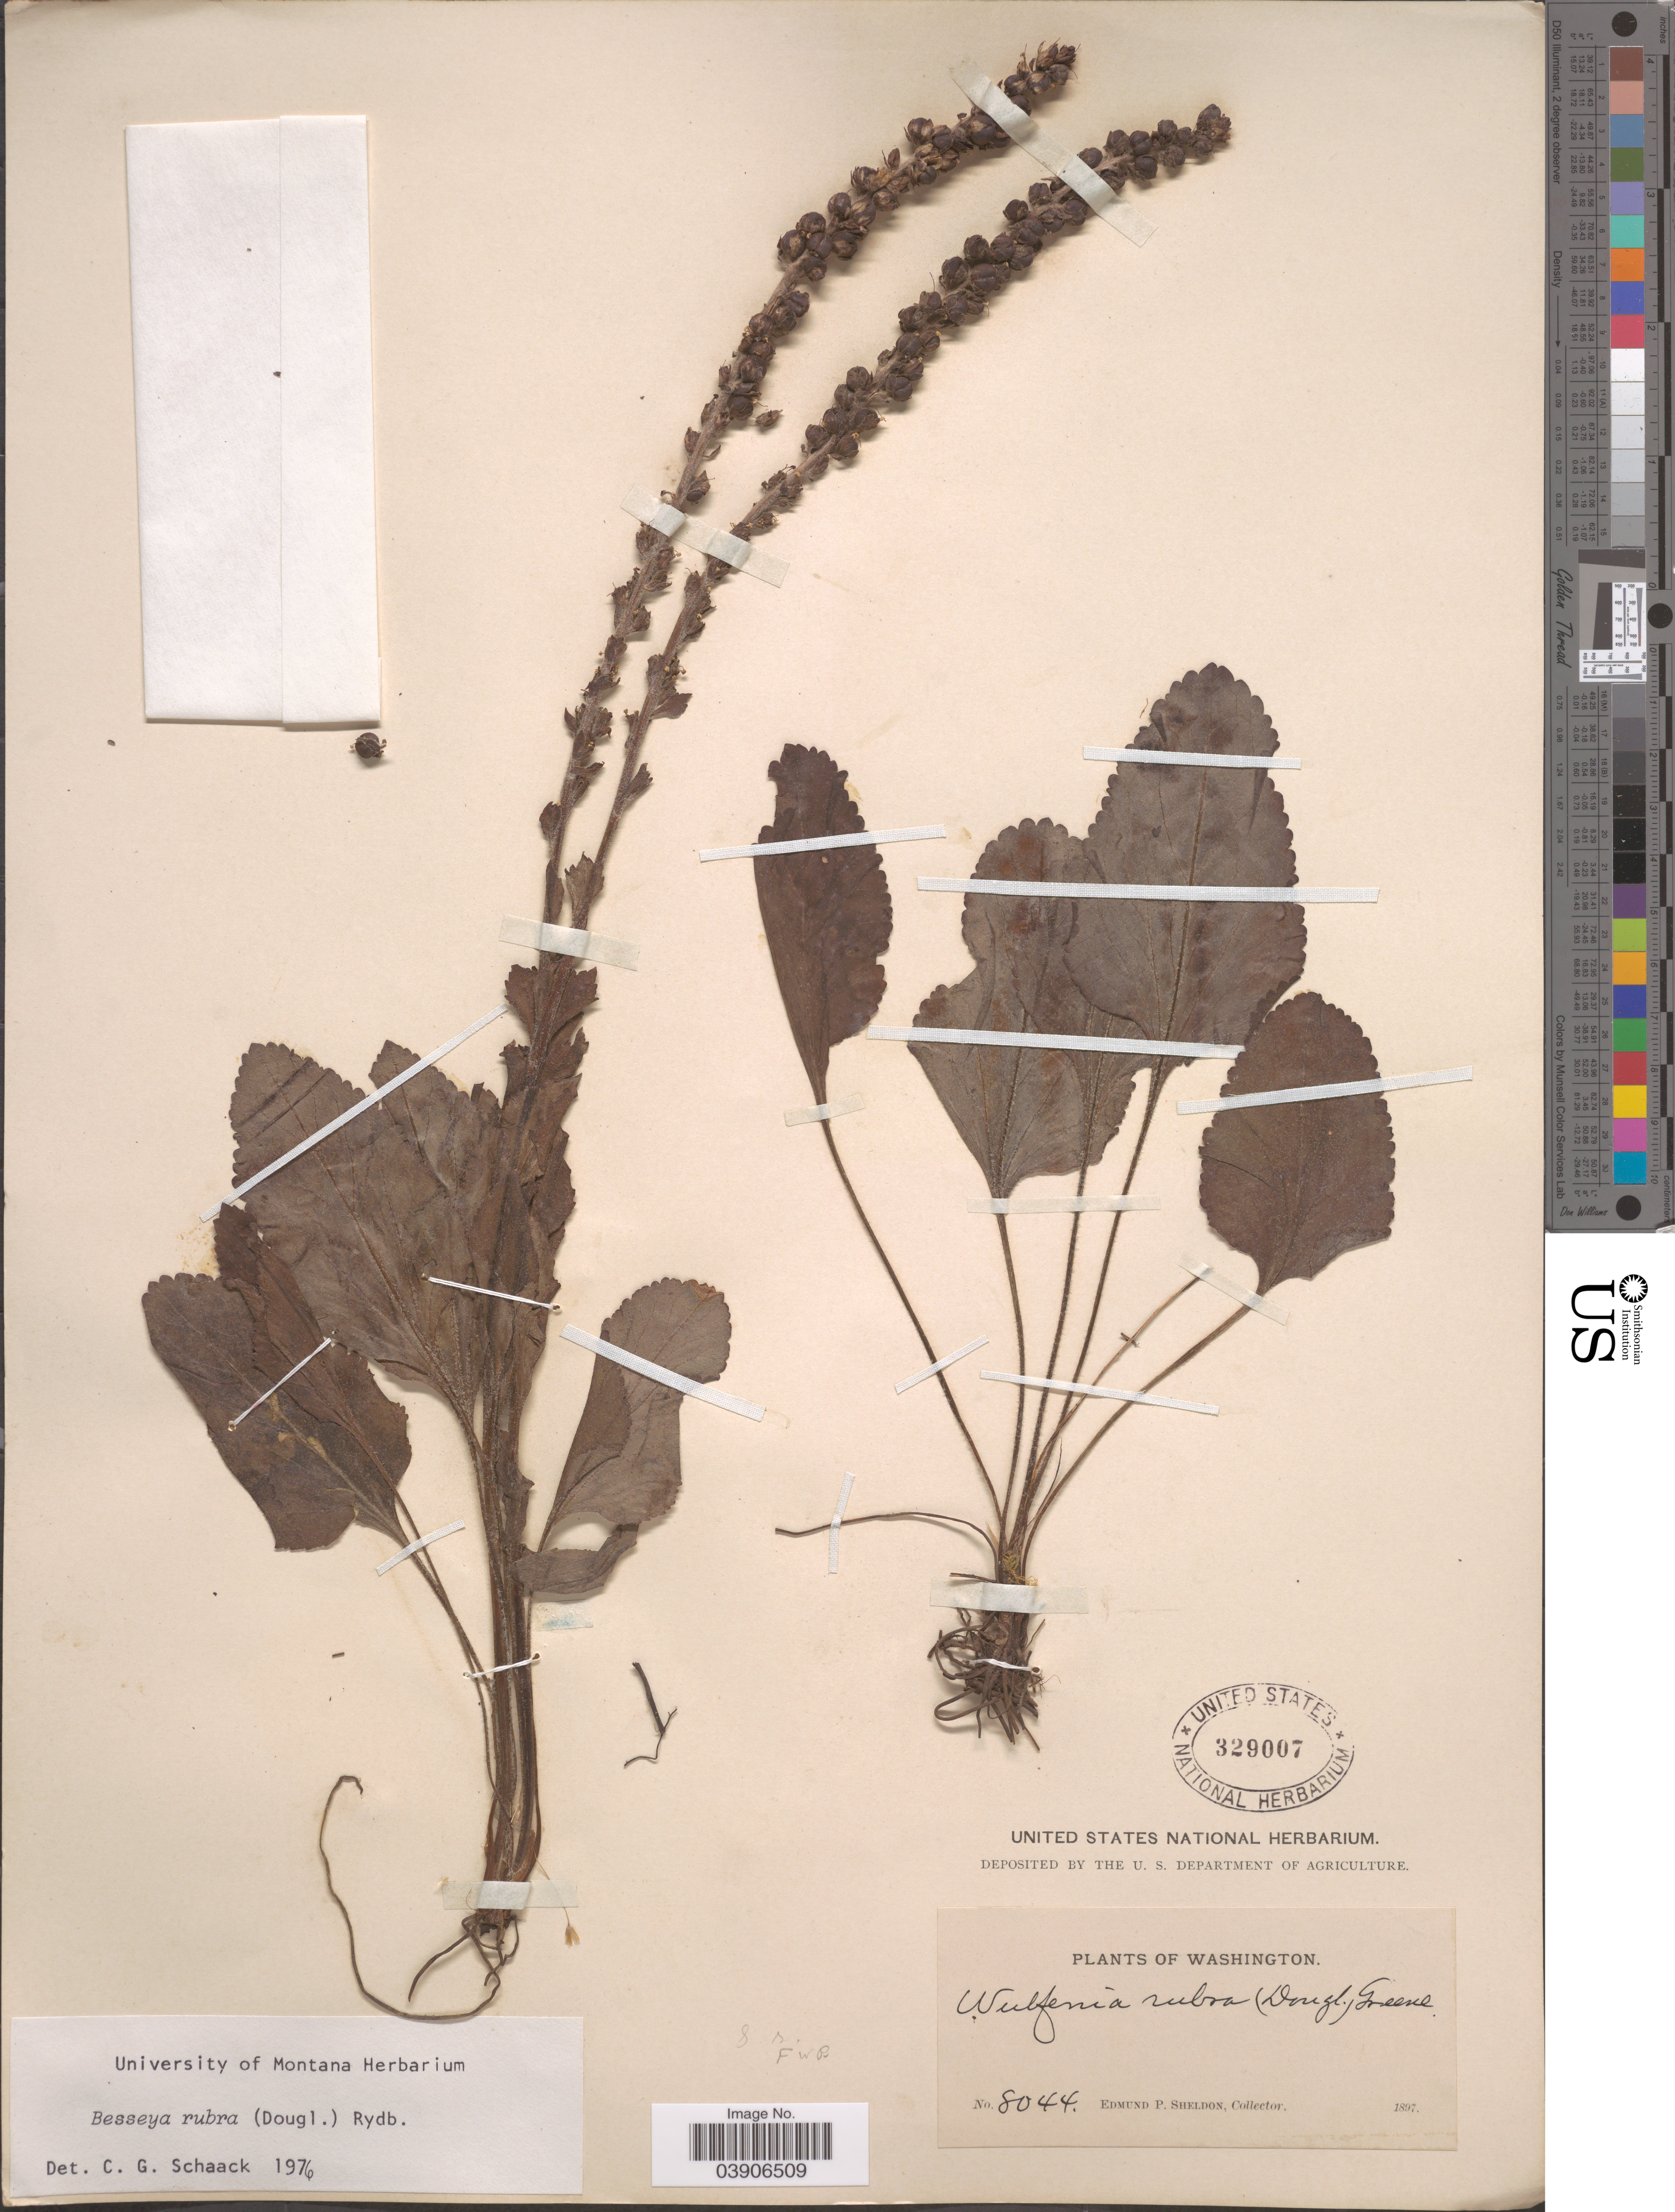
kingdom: Plantae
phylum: Tracheophyta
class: Magnoliopsida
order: Lamiales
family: Plantaginaceae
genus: Synthyris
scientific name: Synthyris rubra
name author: (Douglas ex Hook.) Benth.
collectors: E. P. Sheldon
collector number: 8044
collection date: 1897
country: United States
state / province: Washington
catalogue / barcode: US 329007